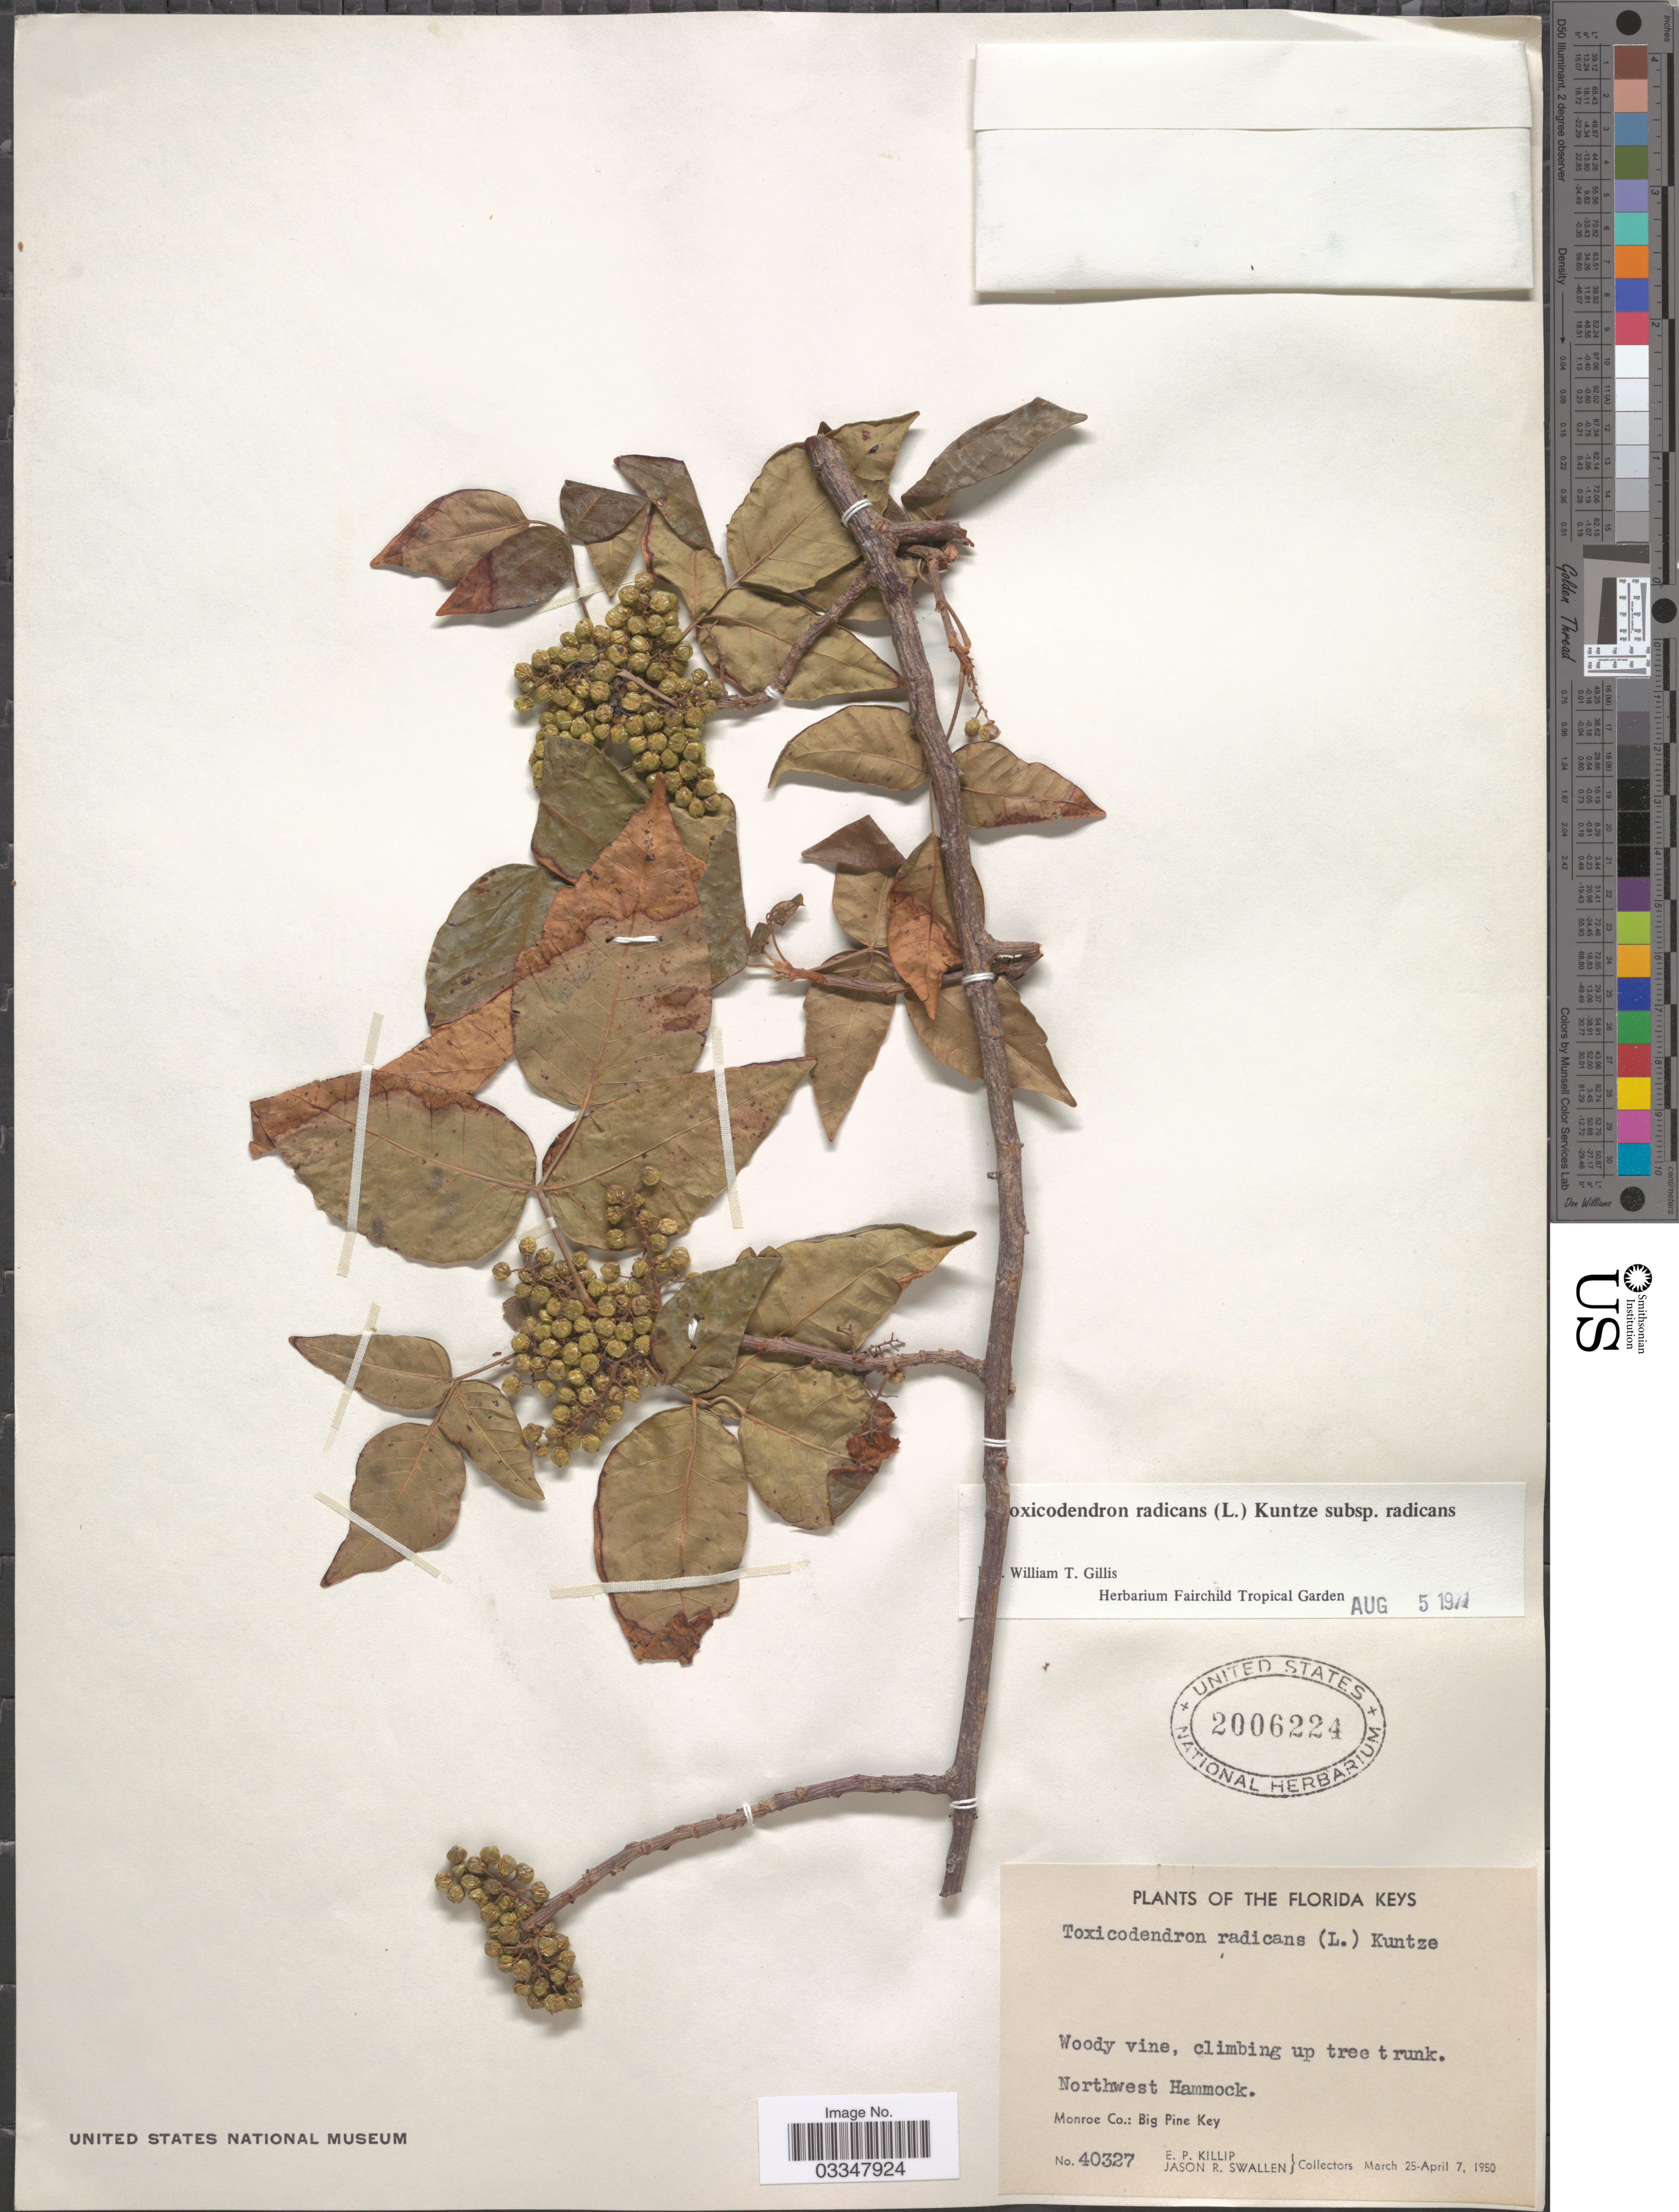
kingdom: Plantae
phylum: Tracheophyta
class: Magnoliopsida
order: Sapindales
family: Anacardiaceae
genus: Toxicodendron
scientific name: Toxicodendron radicans subsp. radicans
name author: (L.) Kuntze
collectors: E. P. Killip & J. R. Swallen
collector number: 40327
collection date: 1950-03-25/1950-04-07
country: United States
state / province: Florida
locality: The Florida Keys. Northwest Hammock. Monroe Co.: Big Pine Key.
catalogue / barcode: US 2006224